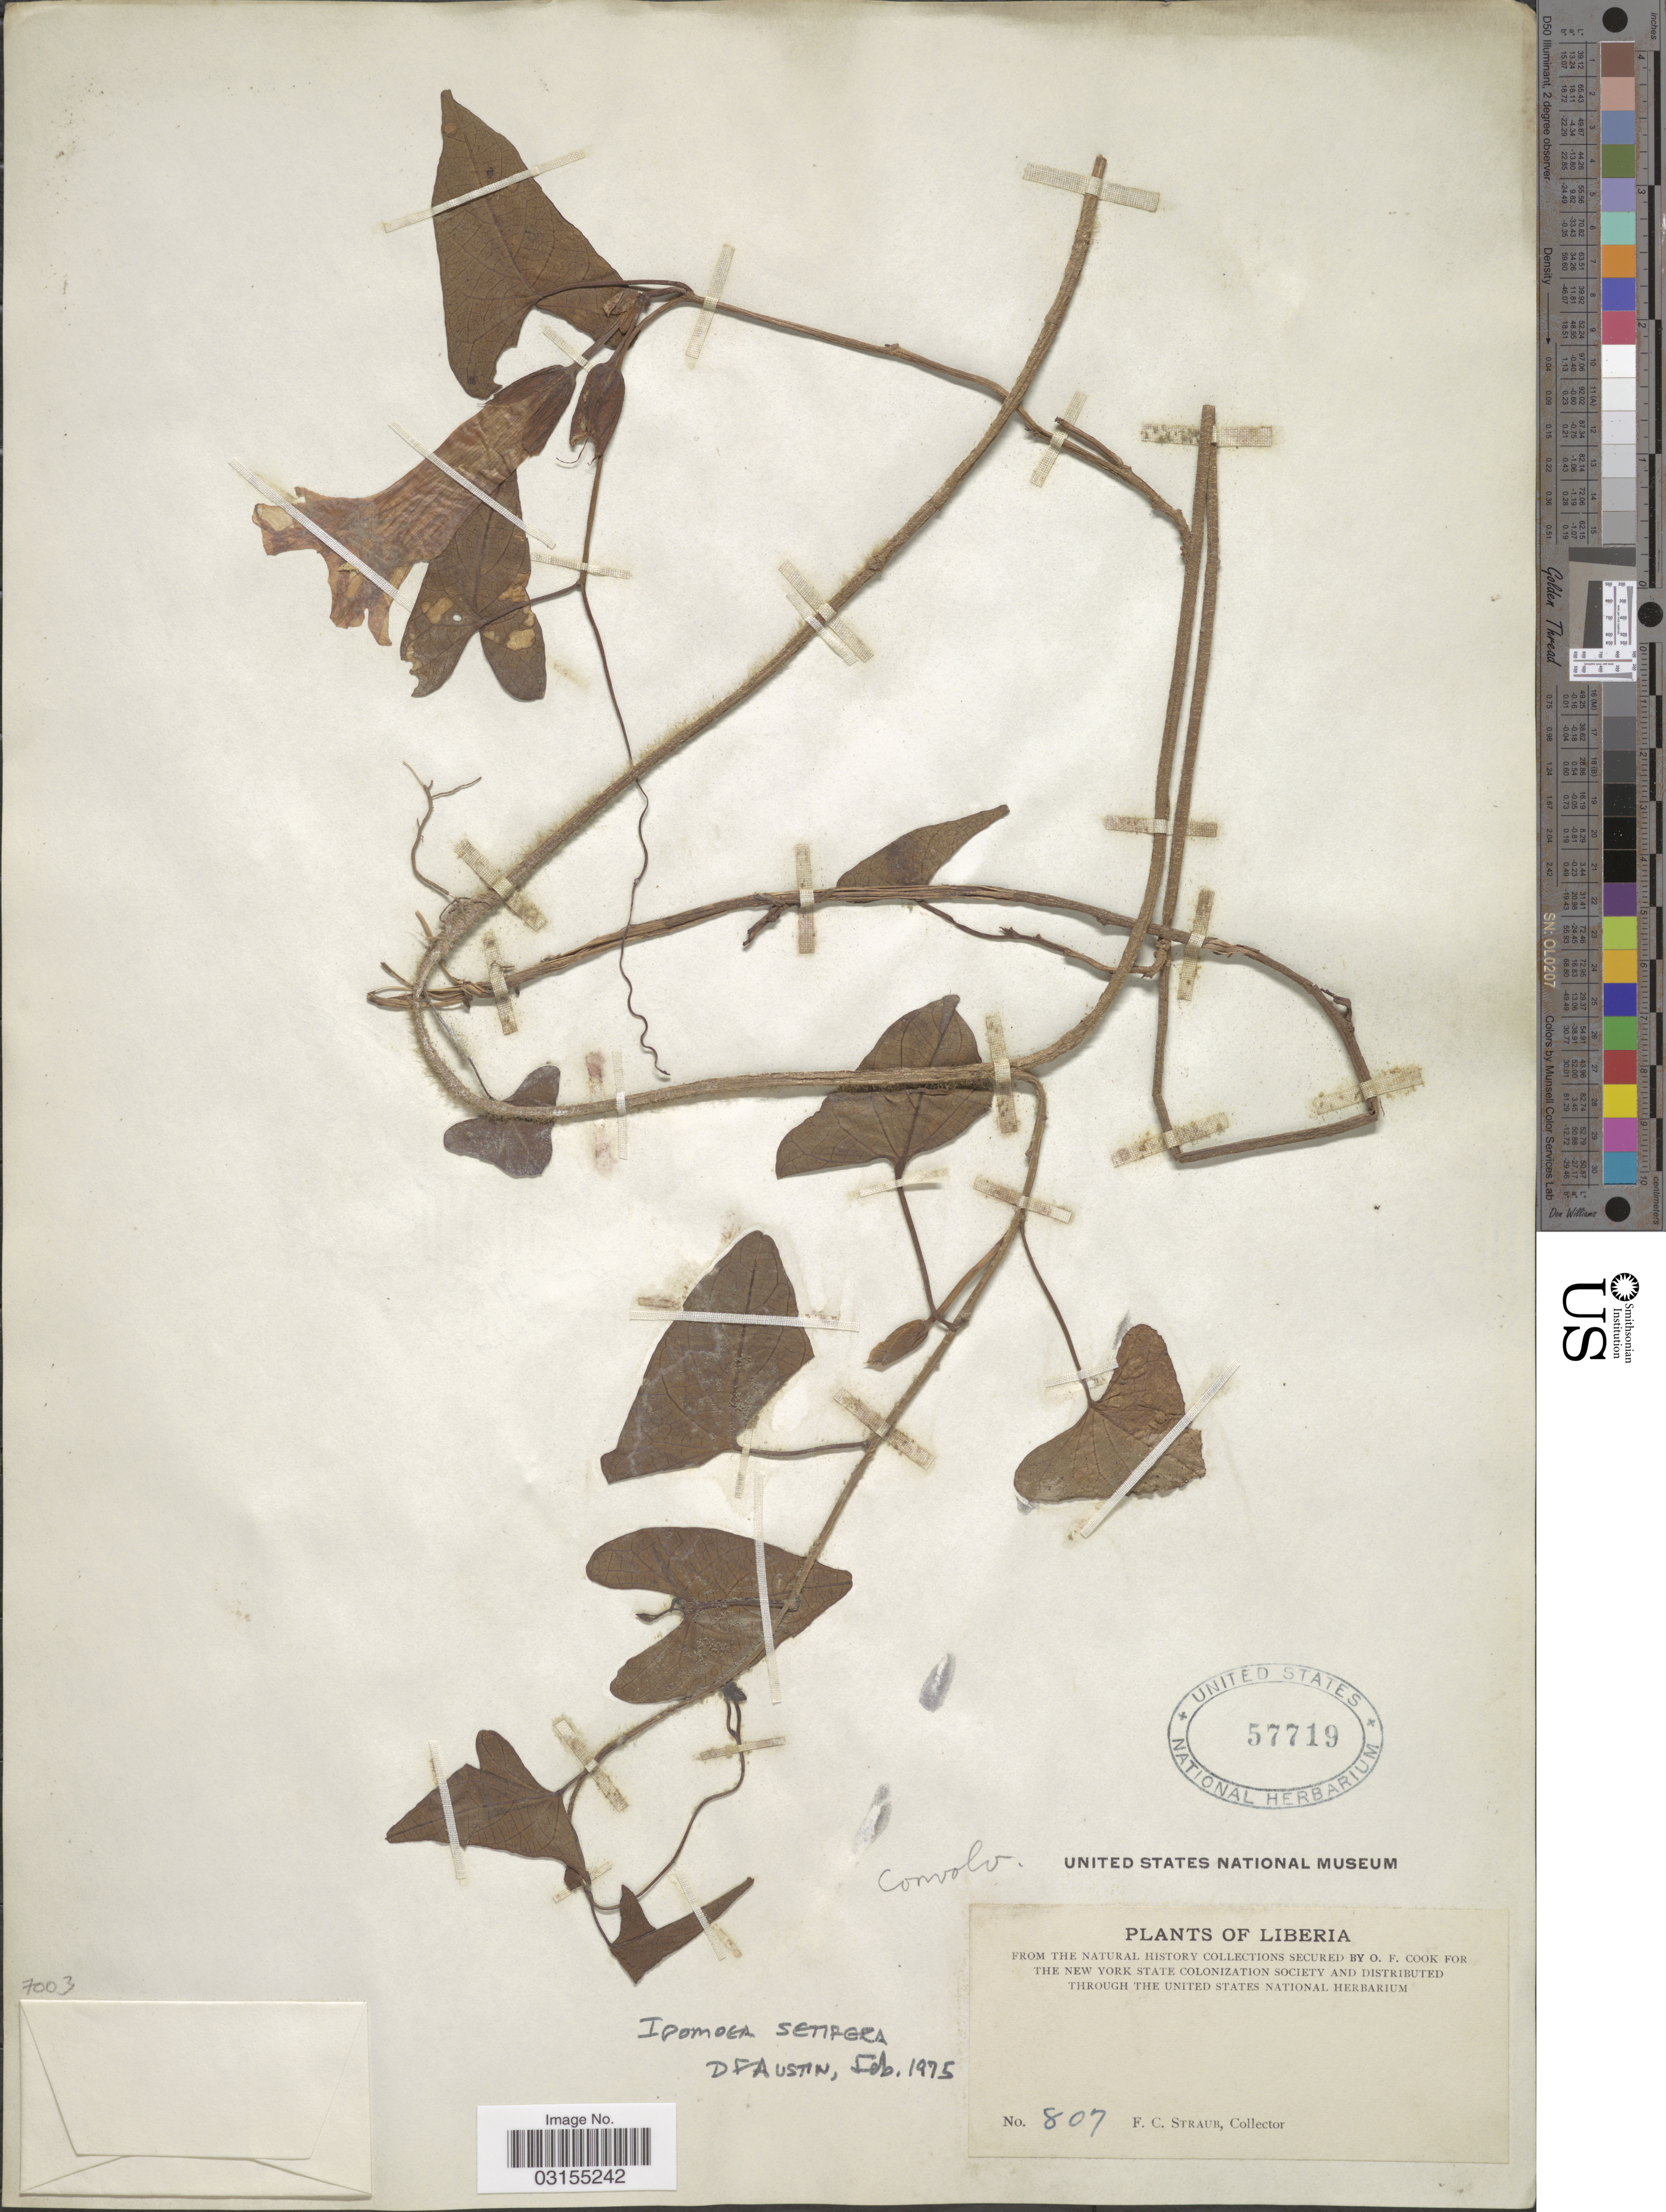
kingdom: Plantae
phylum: Tracheophyta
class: Magnoliopsida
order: Solanales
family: Convolvulaceae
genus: Ipomoea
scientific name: Ipomoea setifera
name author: Poir.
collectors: F. Straub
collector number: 807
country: Liberia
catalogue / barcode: US 57719